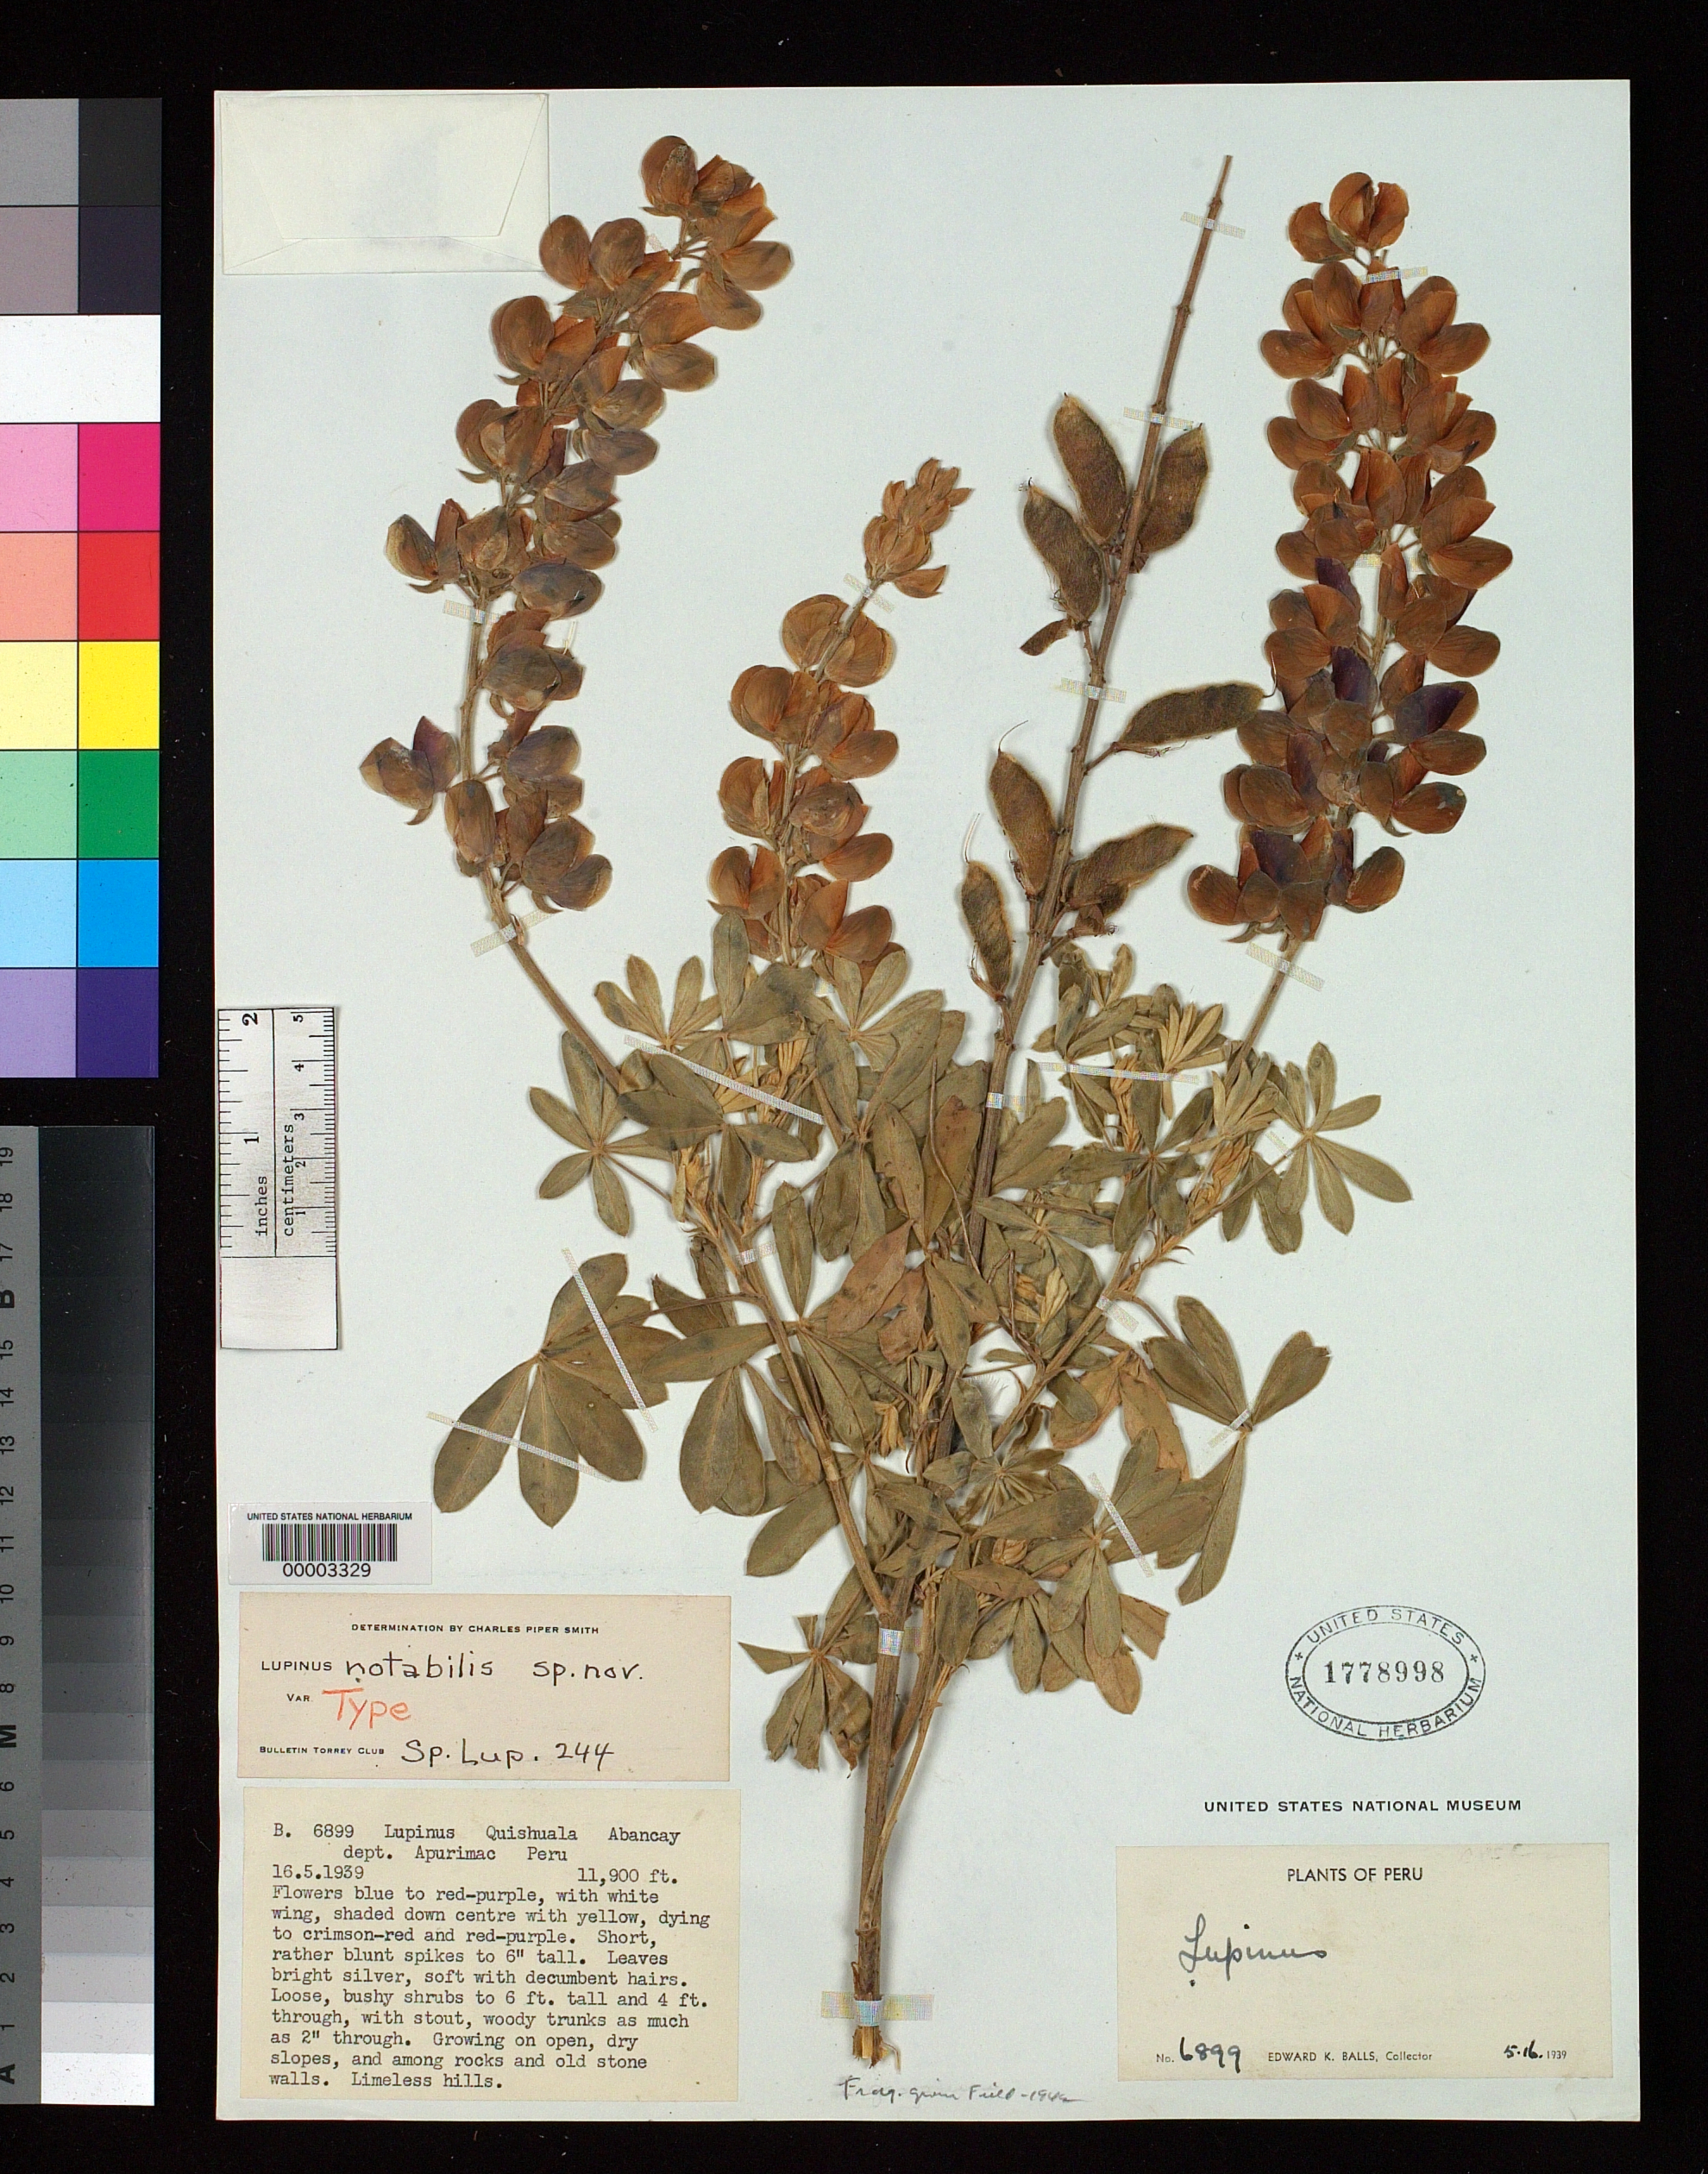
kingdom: Plantae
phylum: Tracheophyta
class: Magnoliopsida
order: Fabales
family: Fabaceae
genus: Lupinus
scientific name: Lupinus notabilis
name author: C.P. Sm.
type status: Holotype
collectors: E. K. Balls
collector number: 6899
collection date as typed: May 1939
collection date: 1939-05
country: Peru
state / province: Apurímac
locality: Abancay, Quishuala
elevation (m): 3627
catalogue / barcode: US 1778998